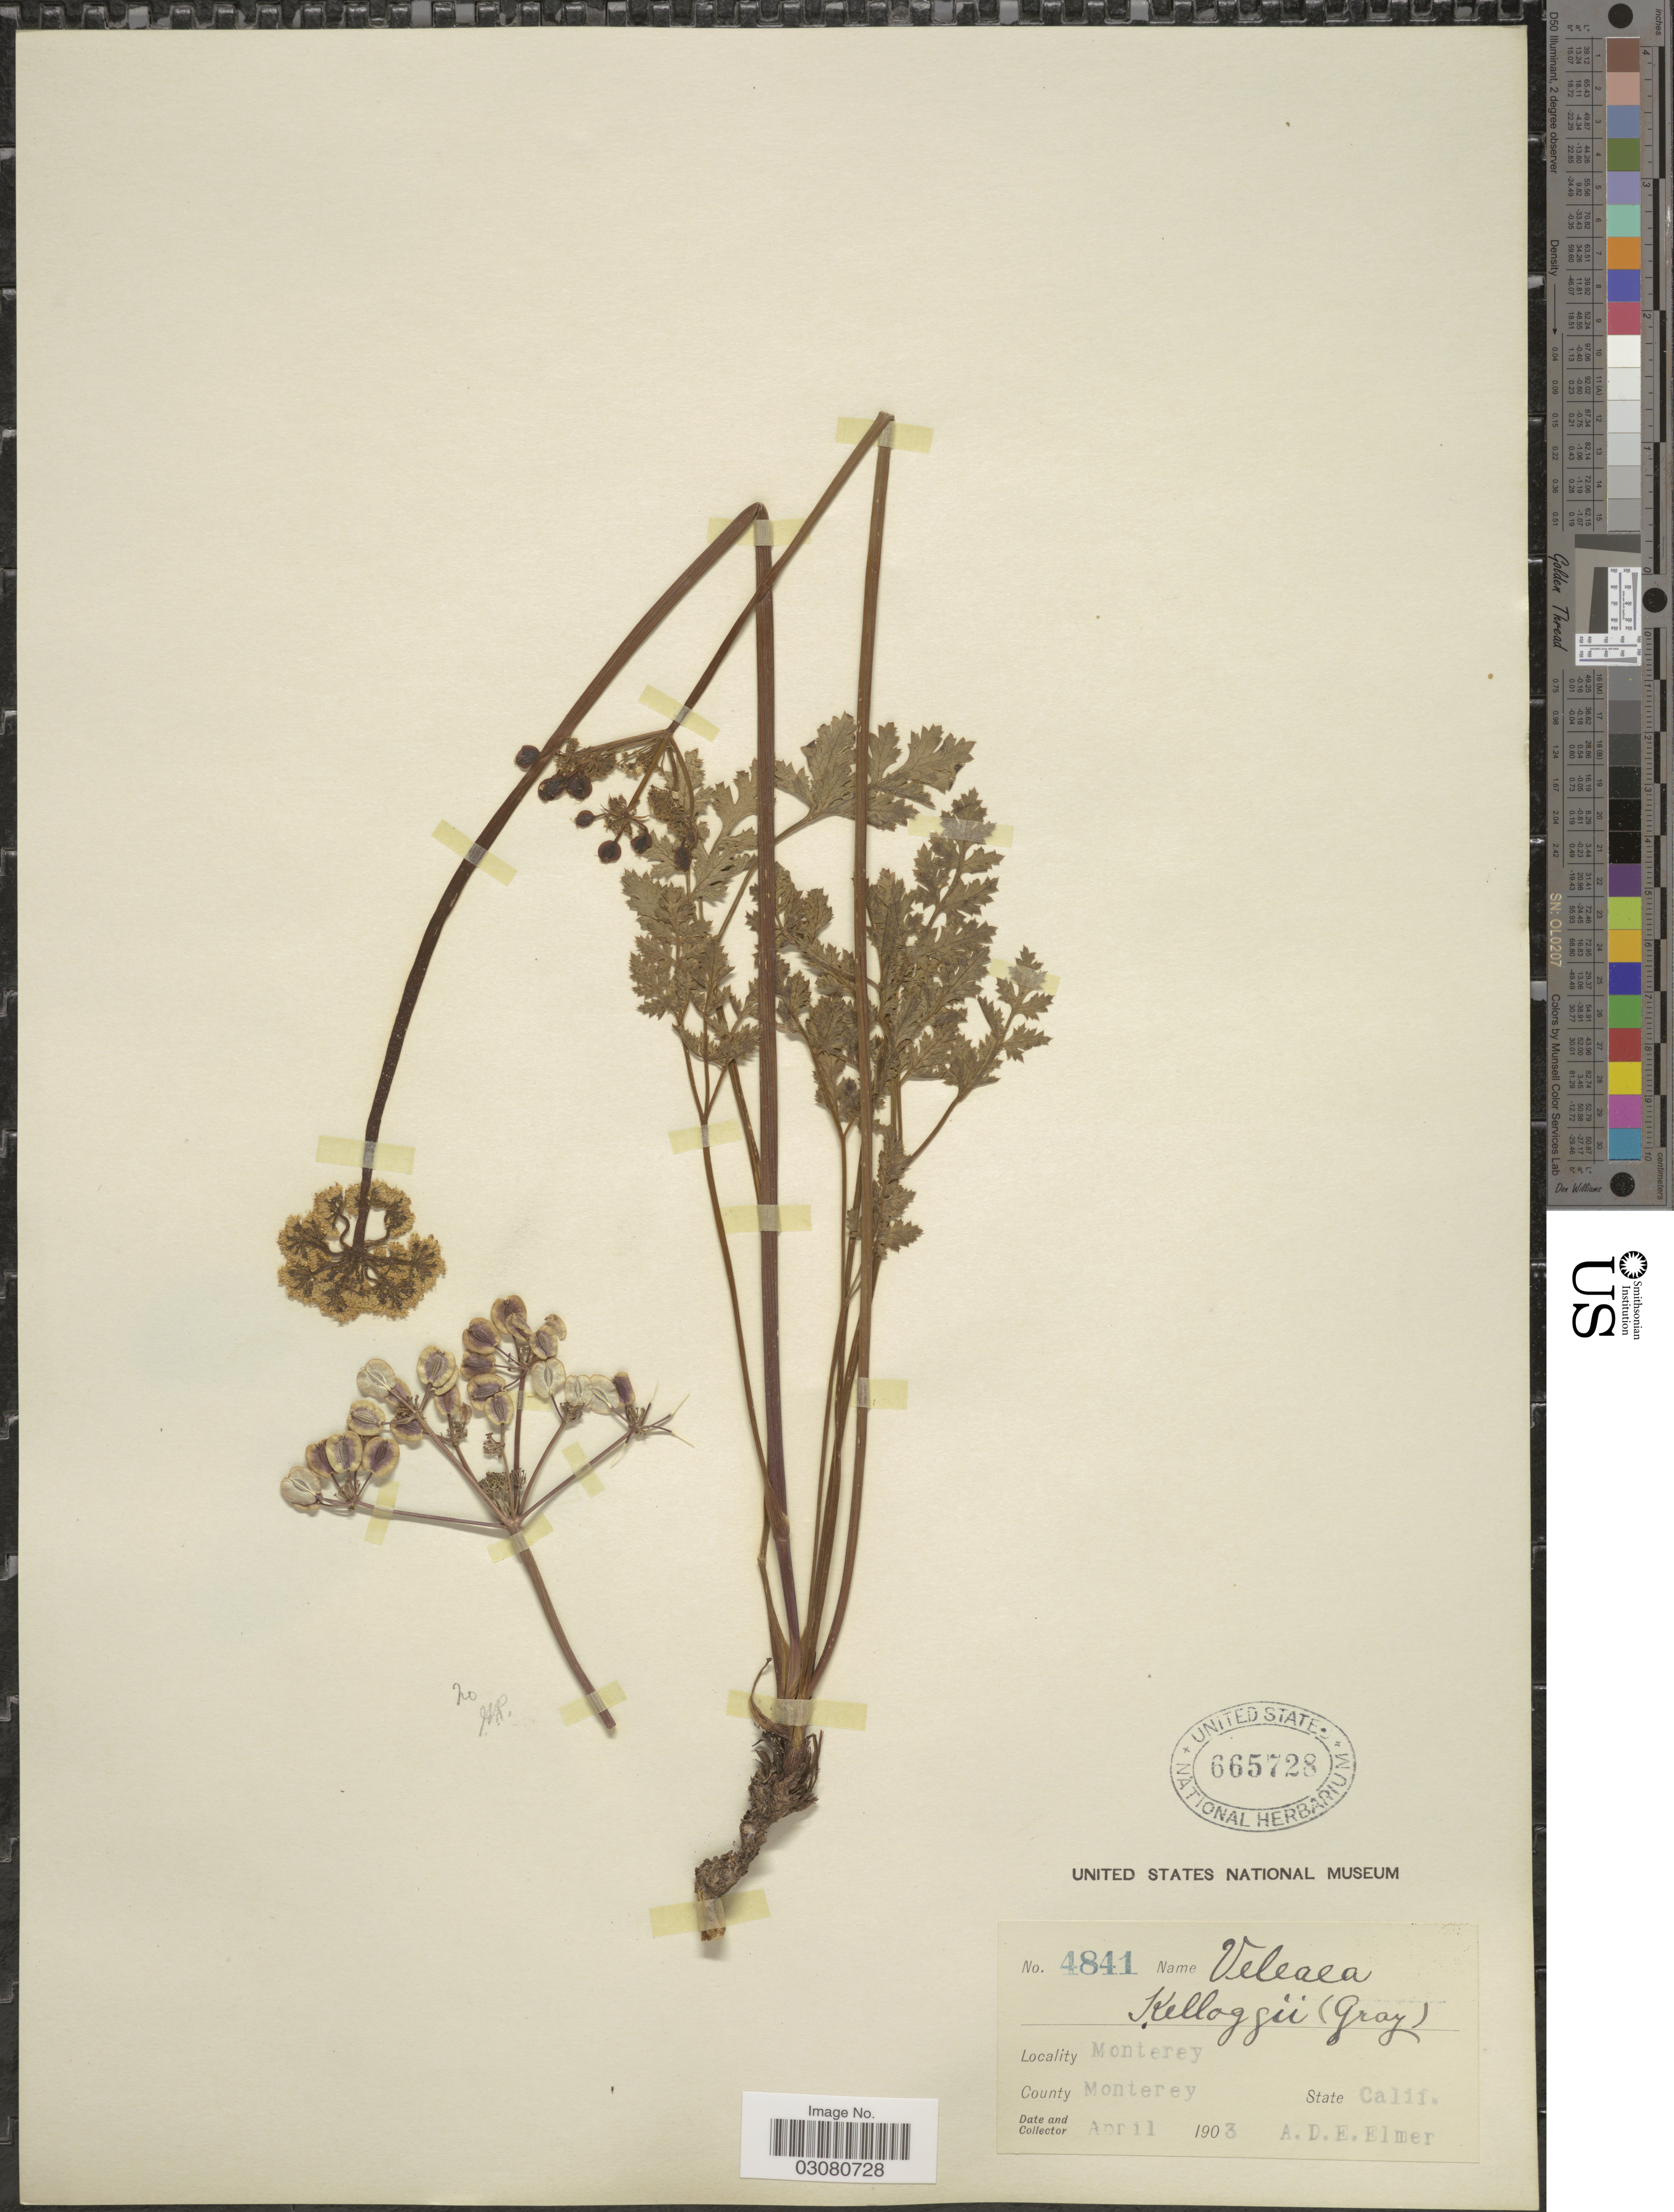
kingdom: Plantae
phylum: Tracheophyta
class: Magnoliopsida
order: Apiales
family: Apiaceae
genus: Drudeophytum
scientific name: Drudeophytum kelloggii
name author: (A. Gray) J.M. Coult. & Rose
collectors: A. D. E. Elmer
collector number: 4841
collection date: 1903-04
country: United States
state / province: California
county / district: Monterey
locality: Monterey. County Monterey. State Calif.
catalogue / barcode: US 665728